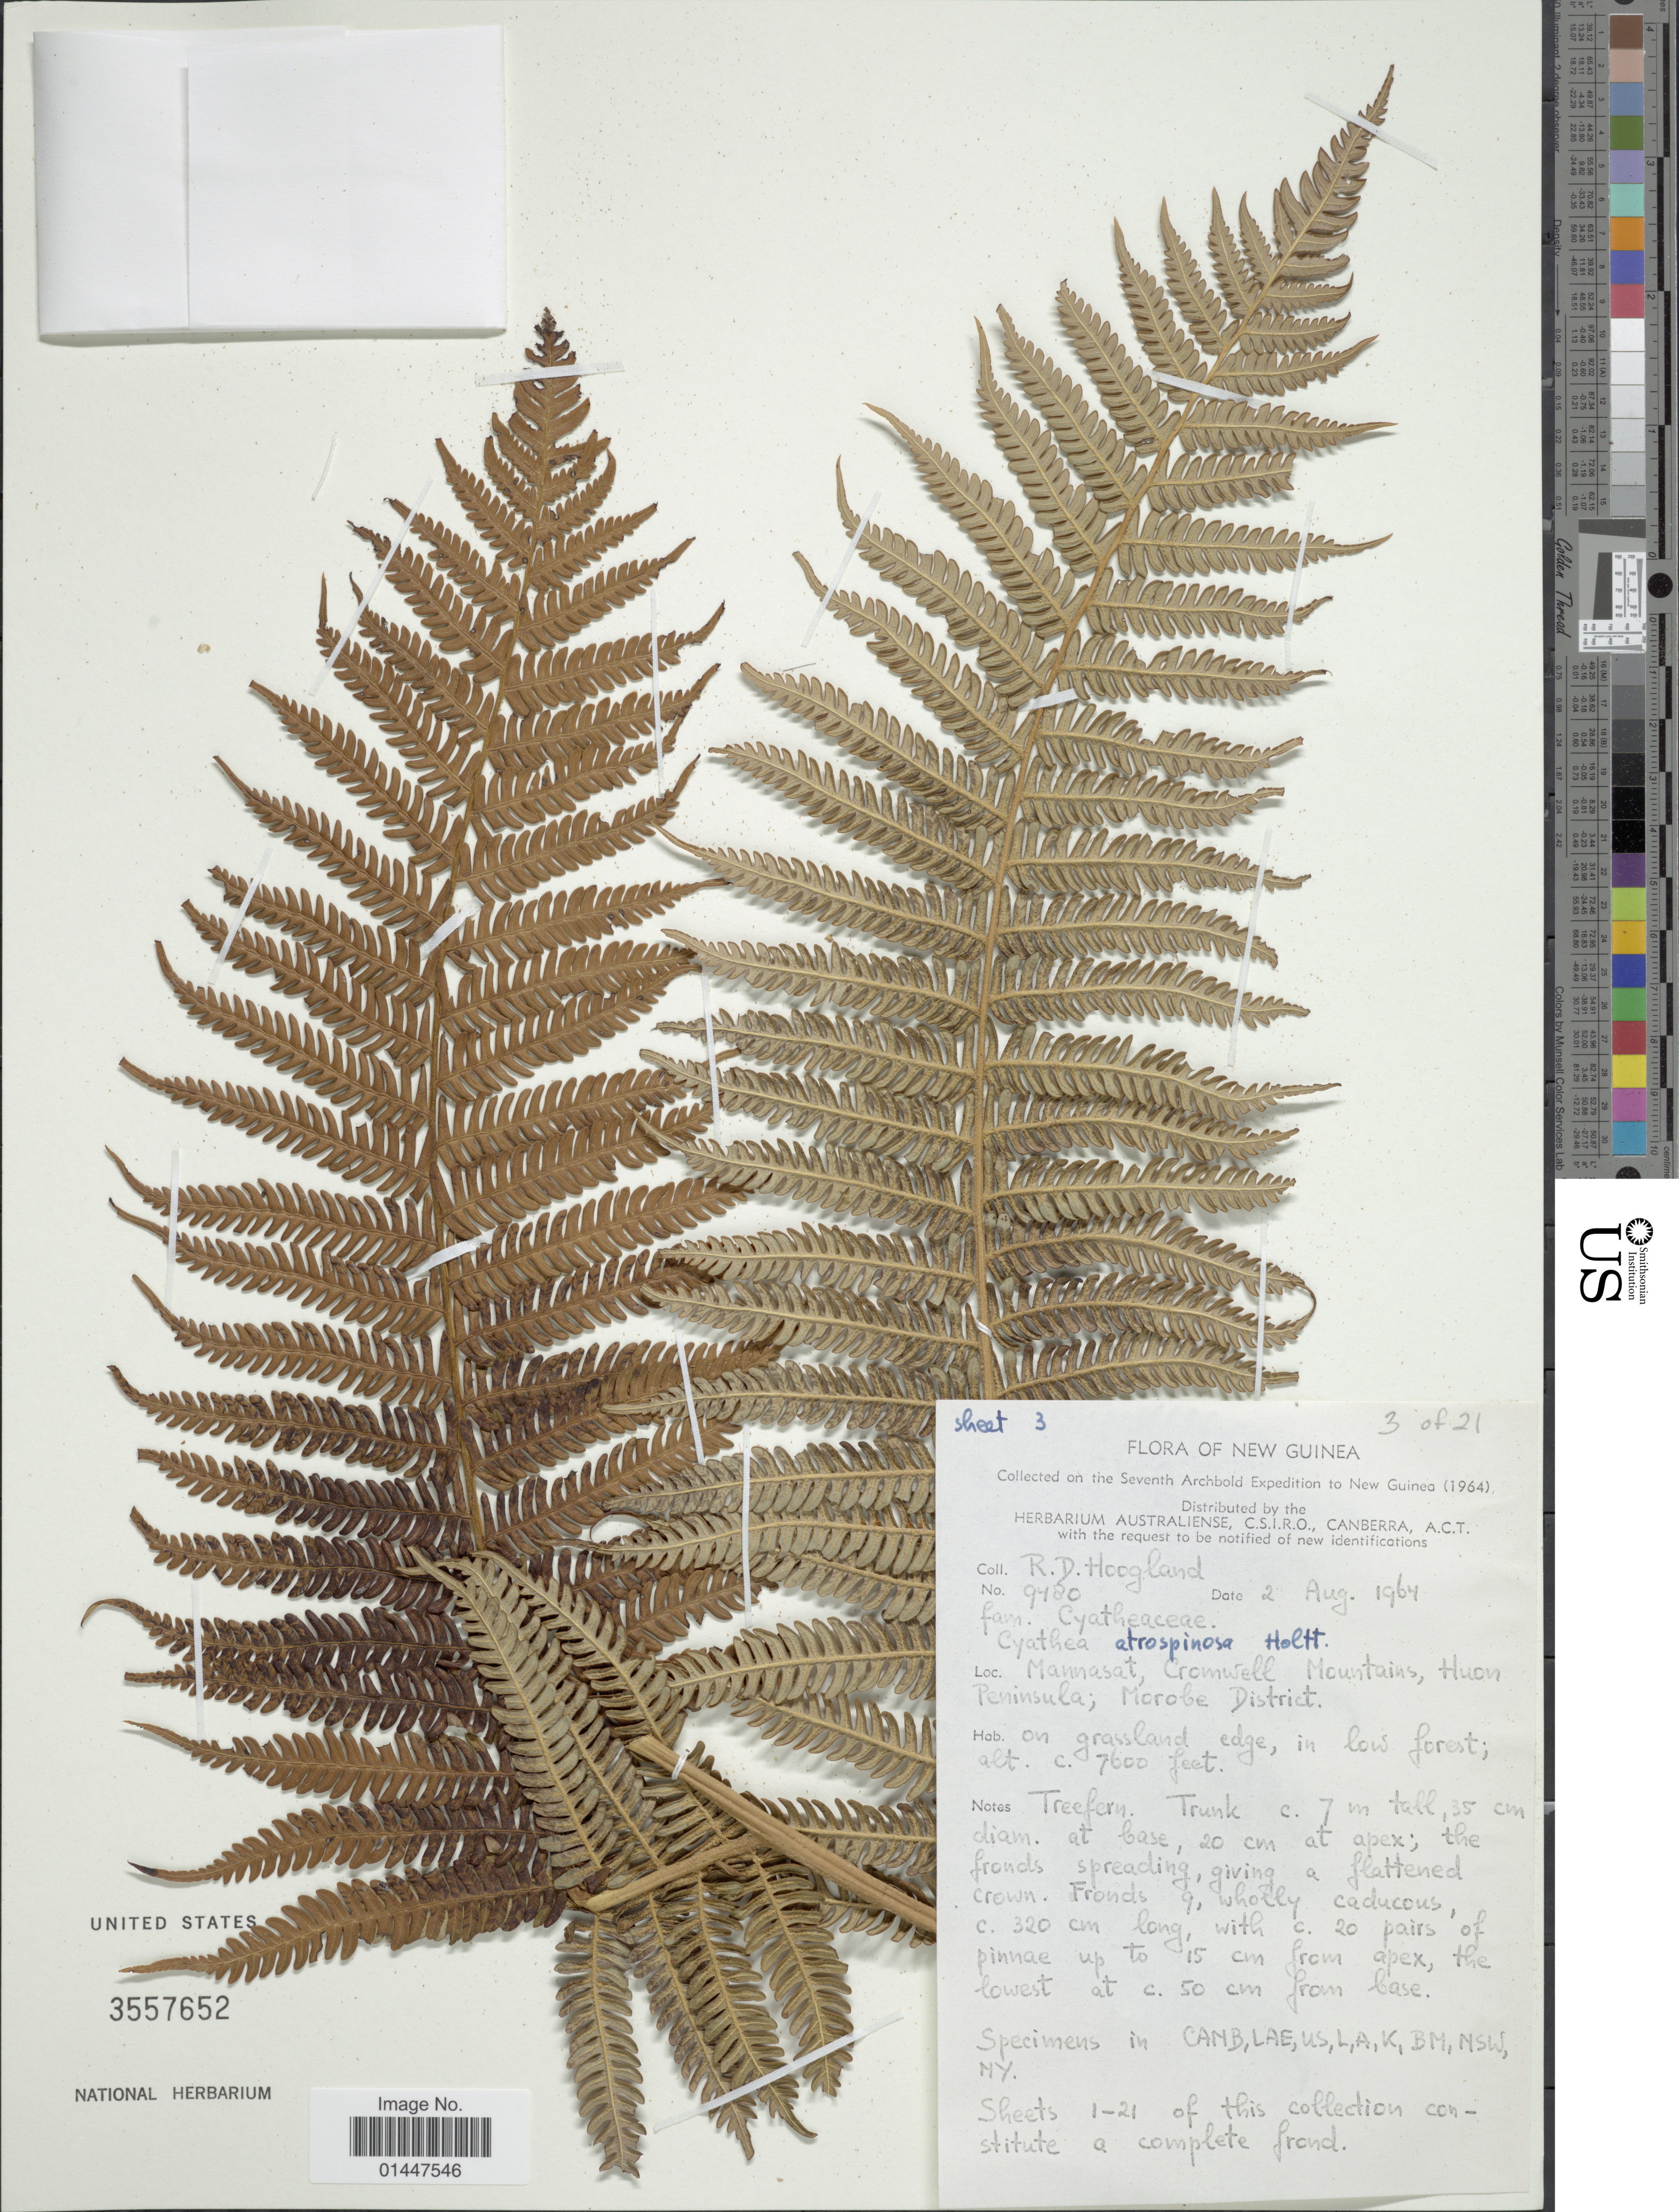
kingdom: Plantae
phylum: Tracheophyta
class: Polypodiopsida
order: Cyatheales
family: Cyatheaceae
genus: Sphaeropteris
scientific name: Sphaeropteris atrospinosa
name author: (Holttum) R.M. Tryon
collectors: R. D. Hoogland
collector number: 9480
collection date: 1964-08-02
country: Papua New Guinea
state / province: Morobe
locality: New Guinea. Mannasat, Cromwell Mountains, Huon Peninsula; Morobe District.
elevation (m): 2316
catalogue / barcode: US 3557652